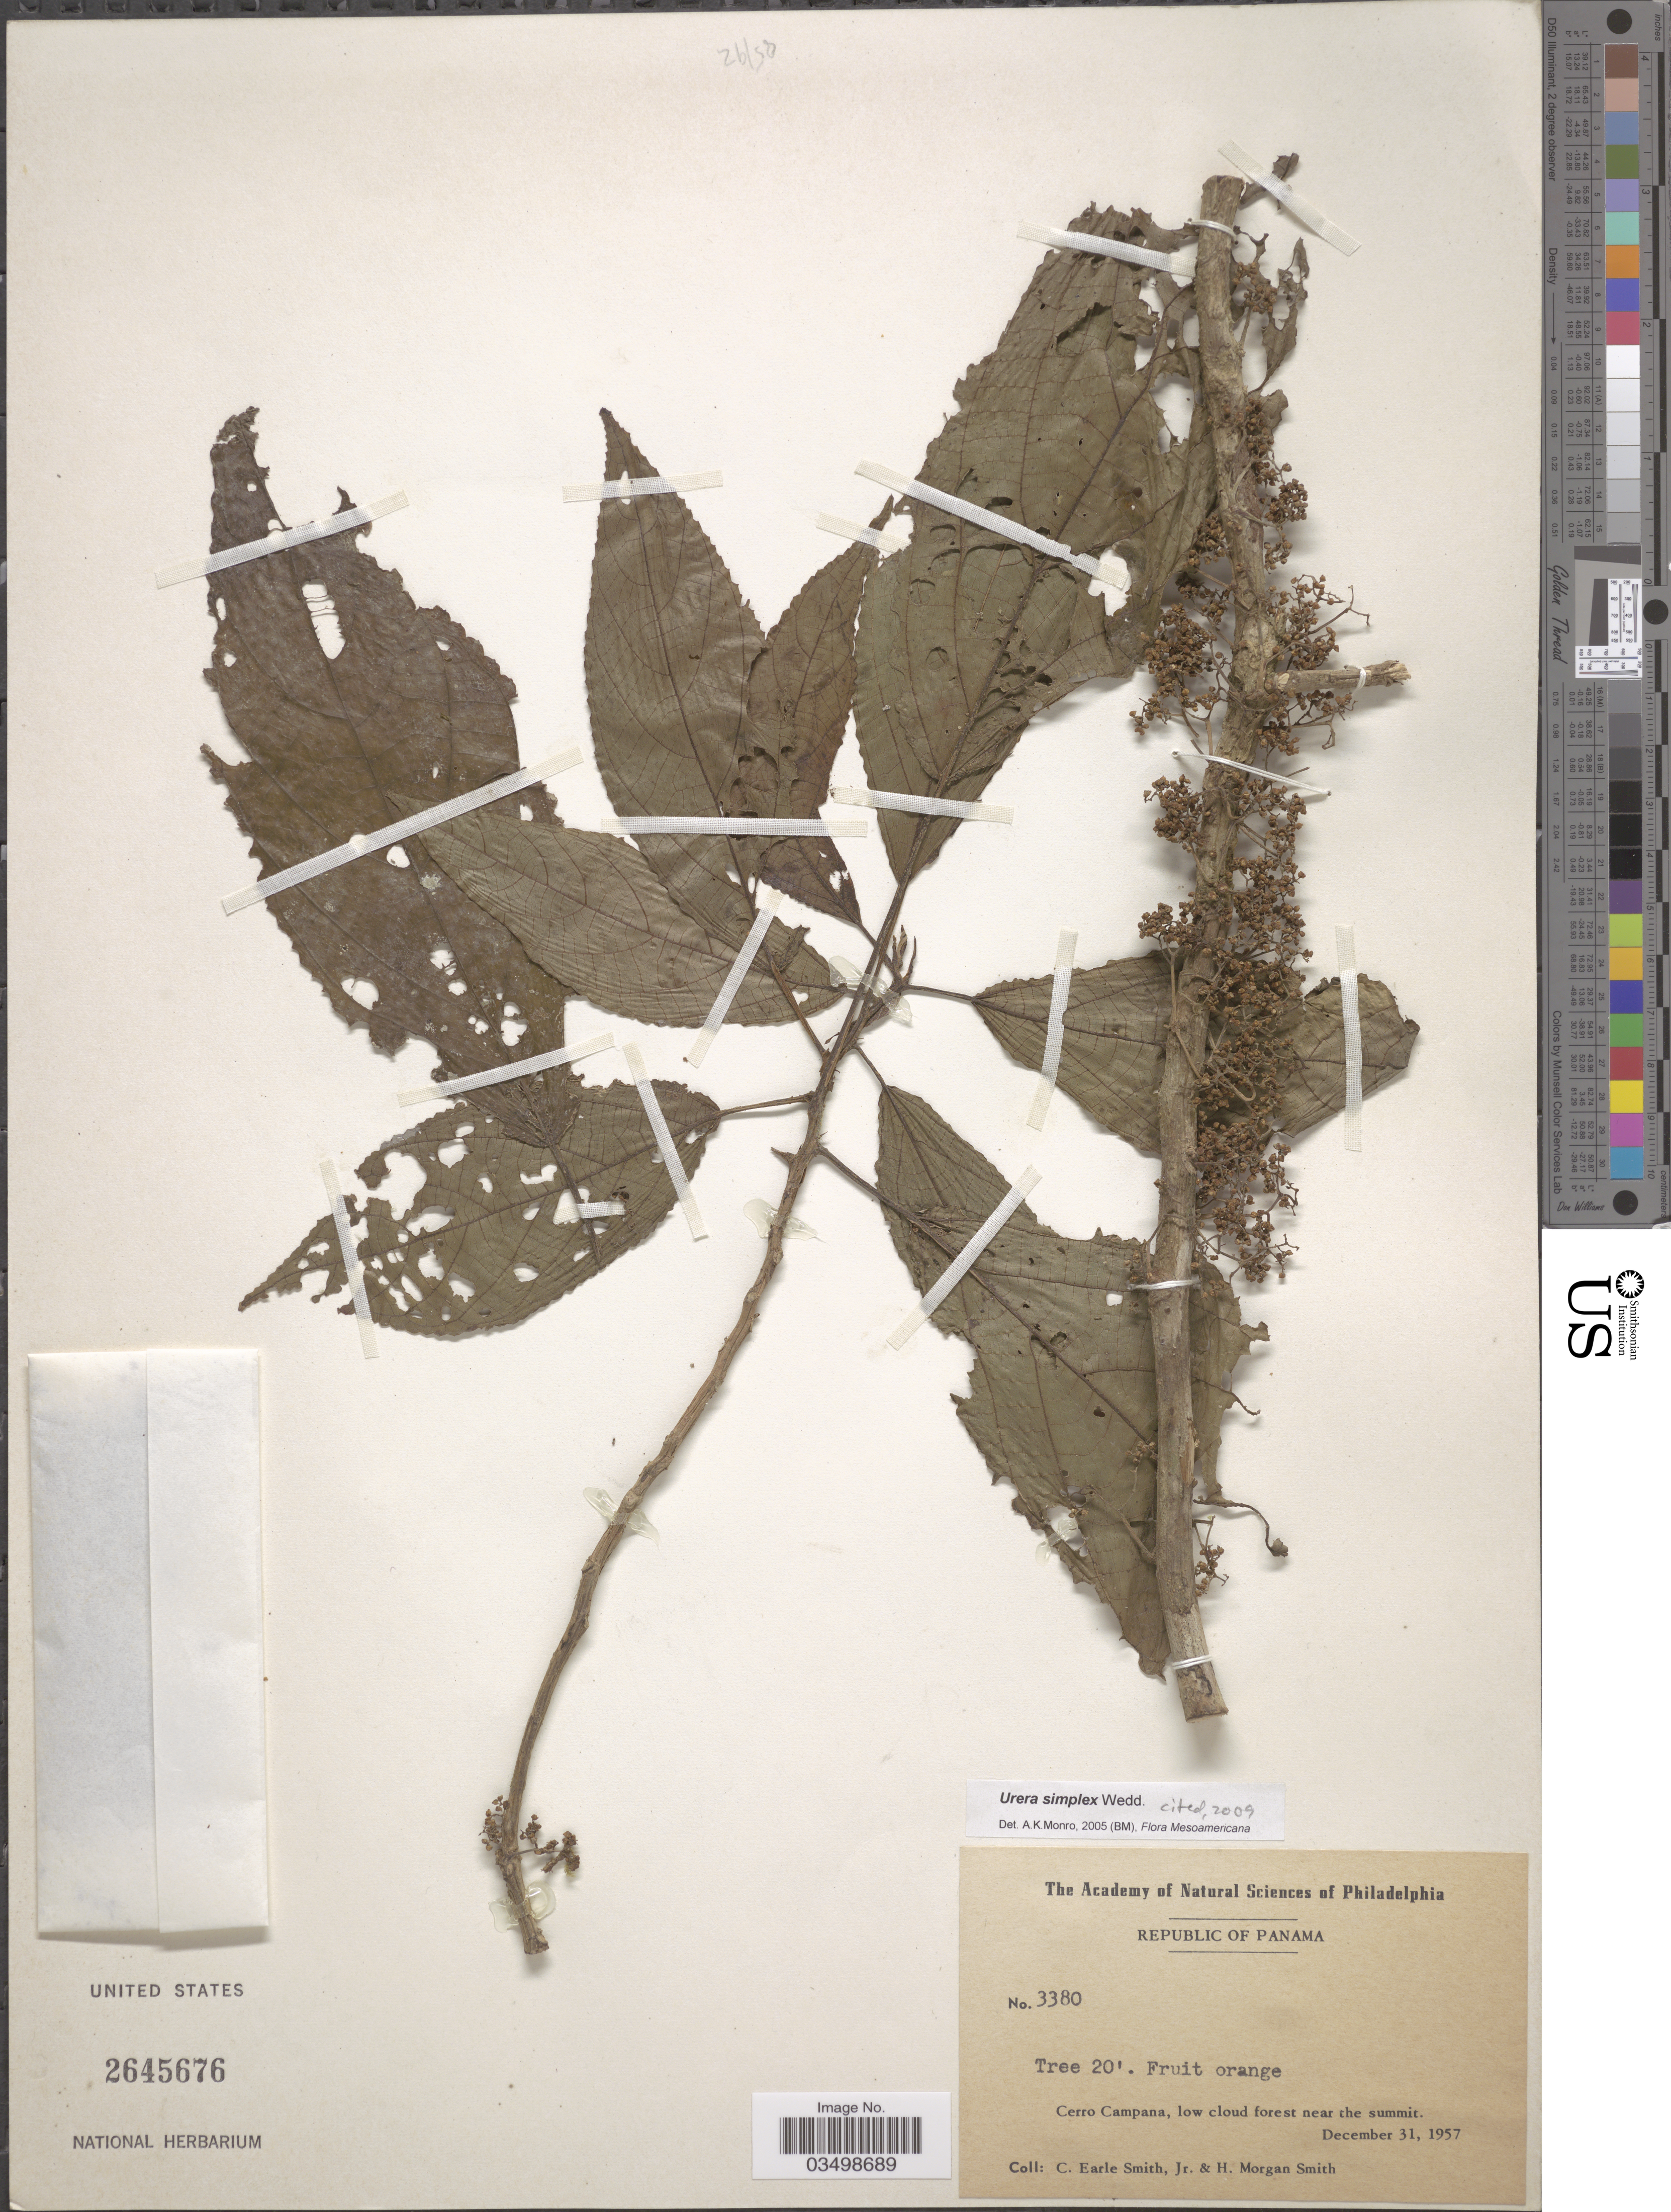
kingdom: Plantae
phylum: Tracheophyta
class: Magnoliopsida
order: Rosales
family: Urticaceae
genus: Urera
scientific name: Urera simplex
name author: Wedd.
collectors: C. E. Smith Jr. & H. M. Smith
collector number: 3380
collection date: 1957-12-31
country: Panama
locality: Cerro Campana.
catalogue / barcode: US 2645676